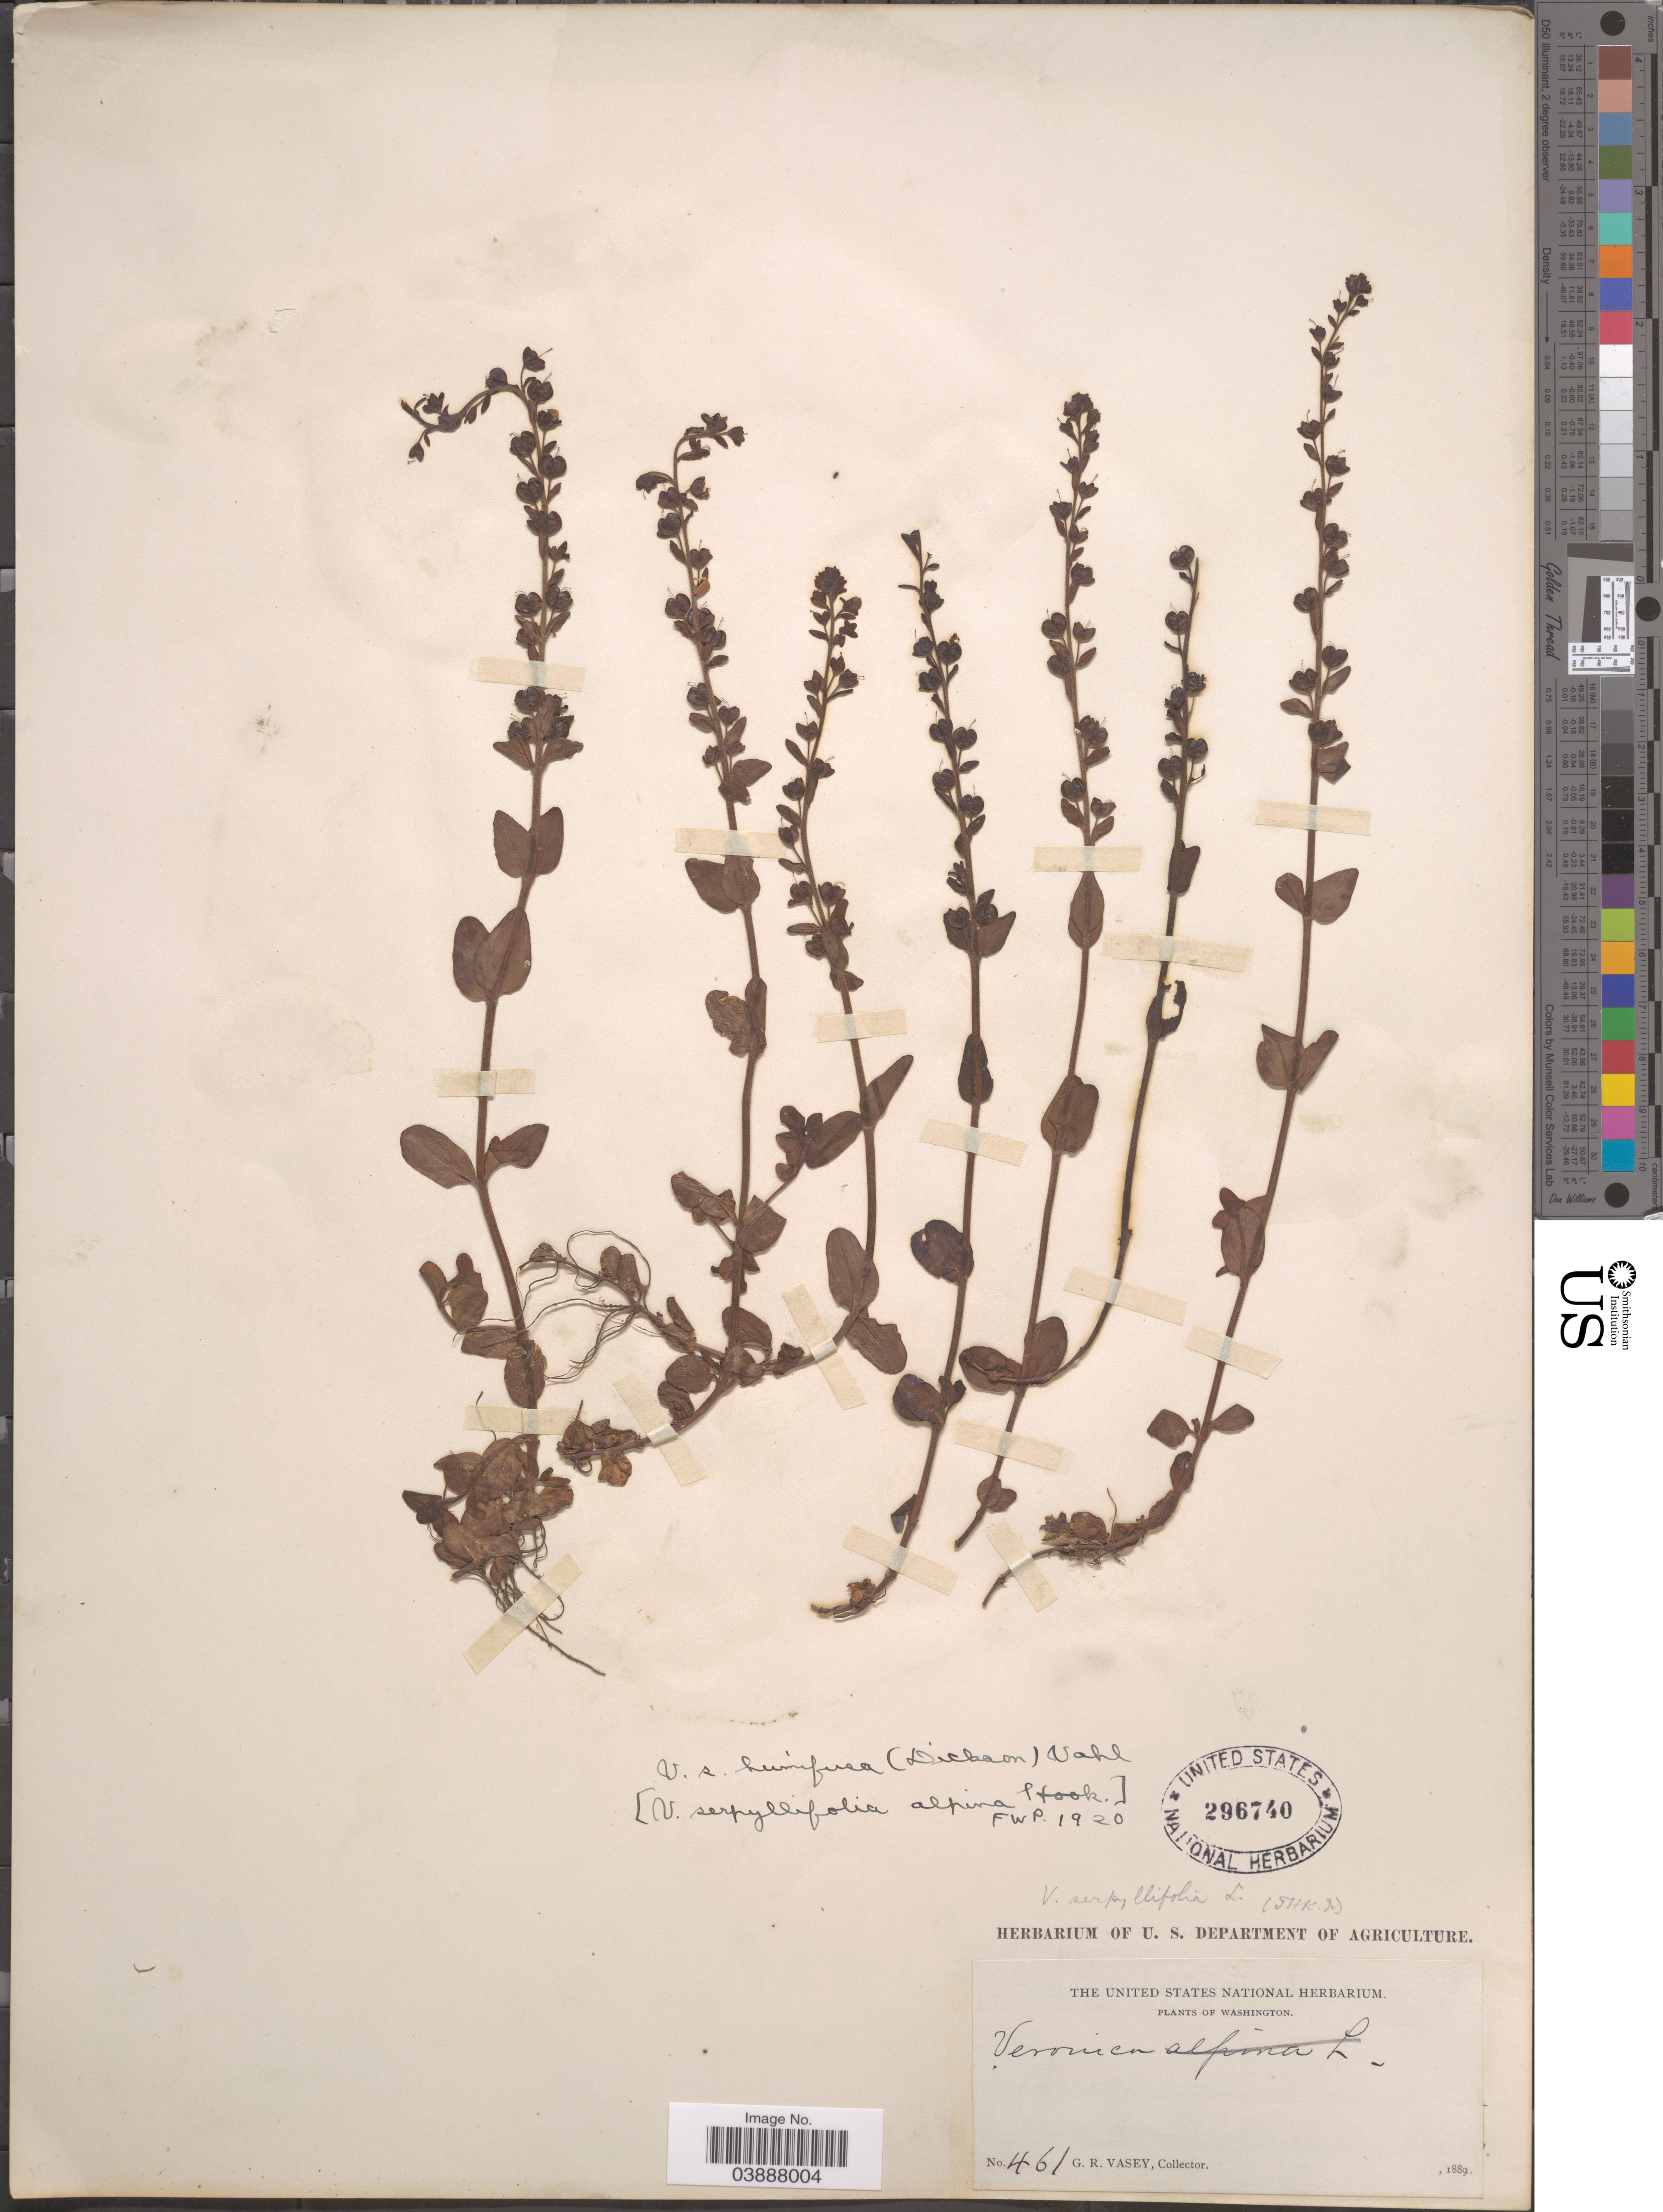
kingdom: Plantae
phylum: Tracheophyta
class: Magnoliopsida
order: Lamiales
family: Plantaginaceae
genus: Veronica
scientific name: Veronica serpyllifolia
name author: L.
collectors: G. R. Vasey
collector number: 461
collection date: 1889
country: United States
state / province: Washington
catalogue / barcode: US 296740